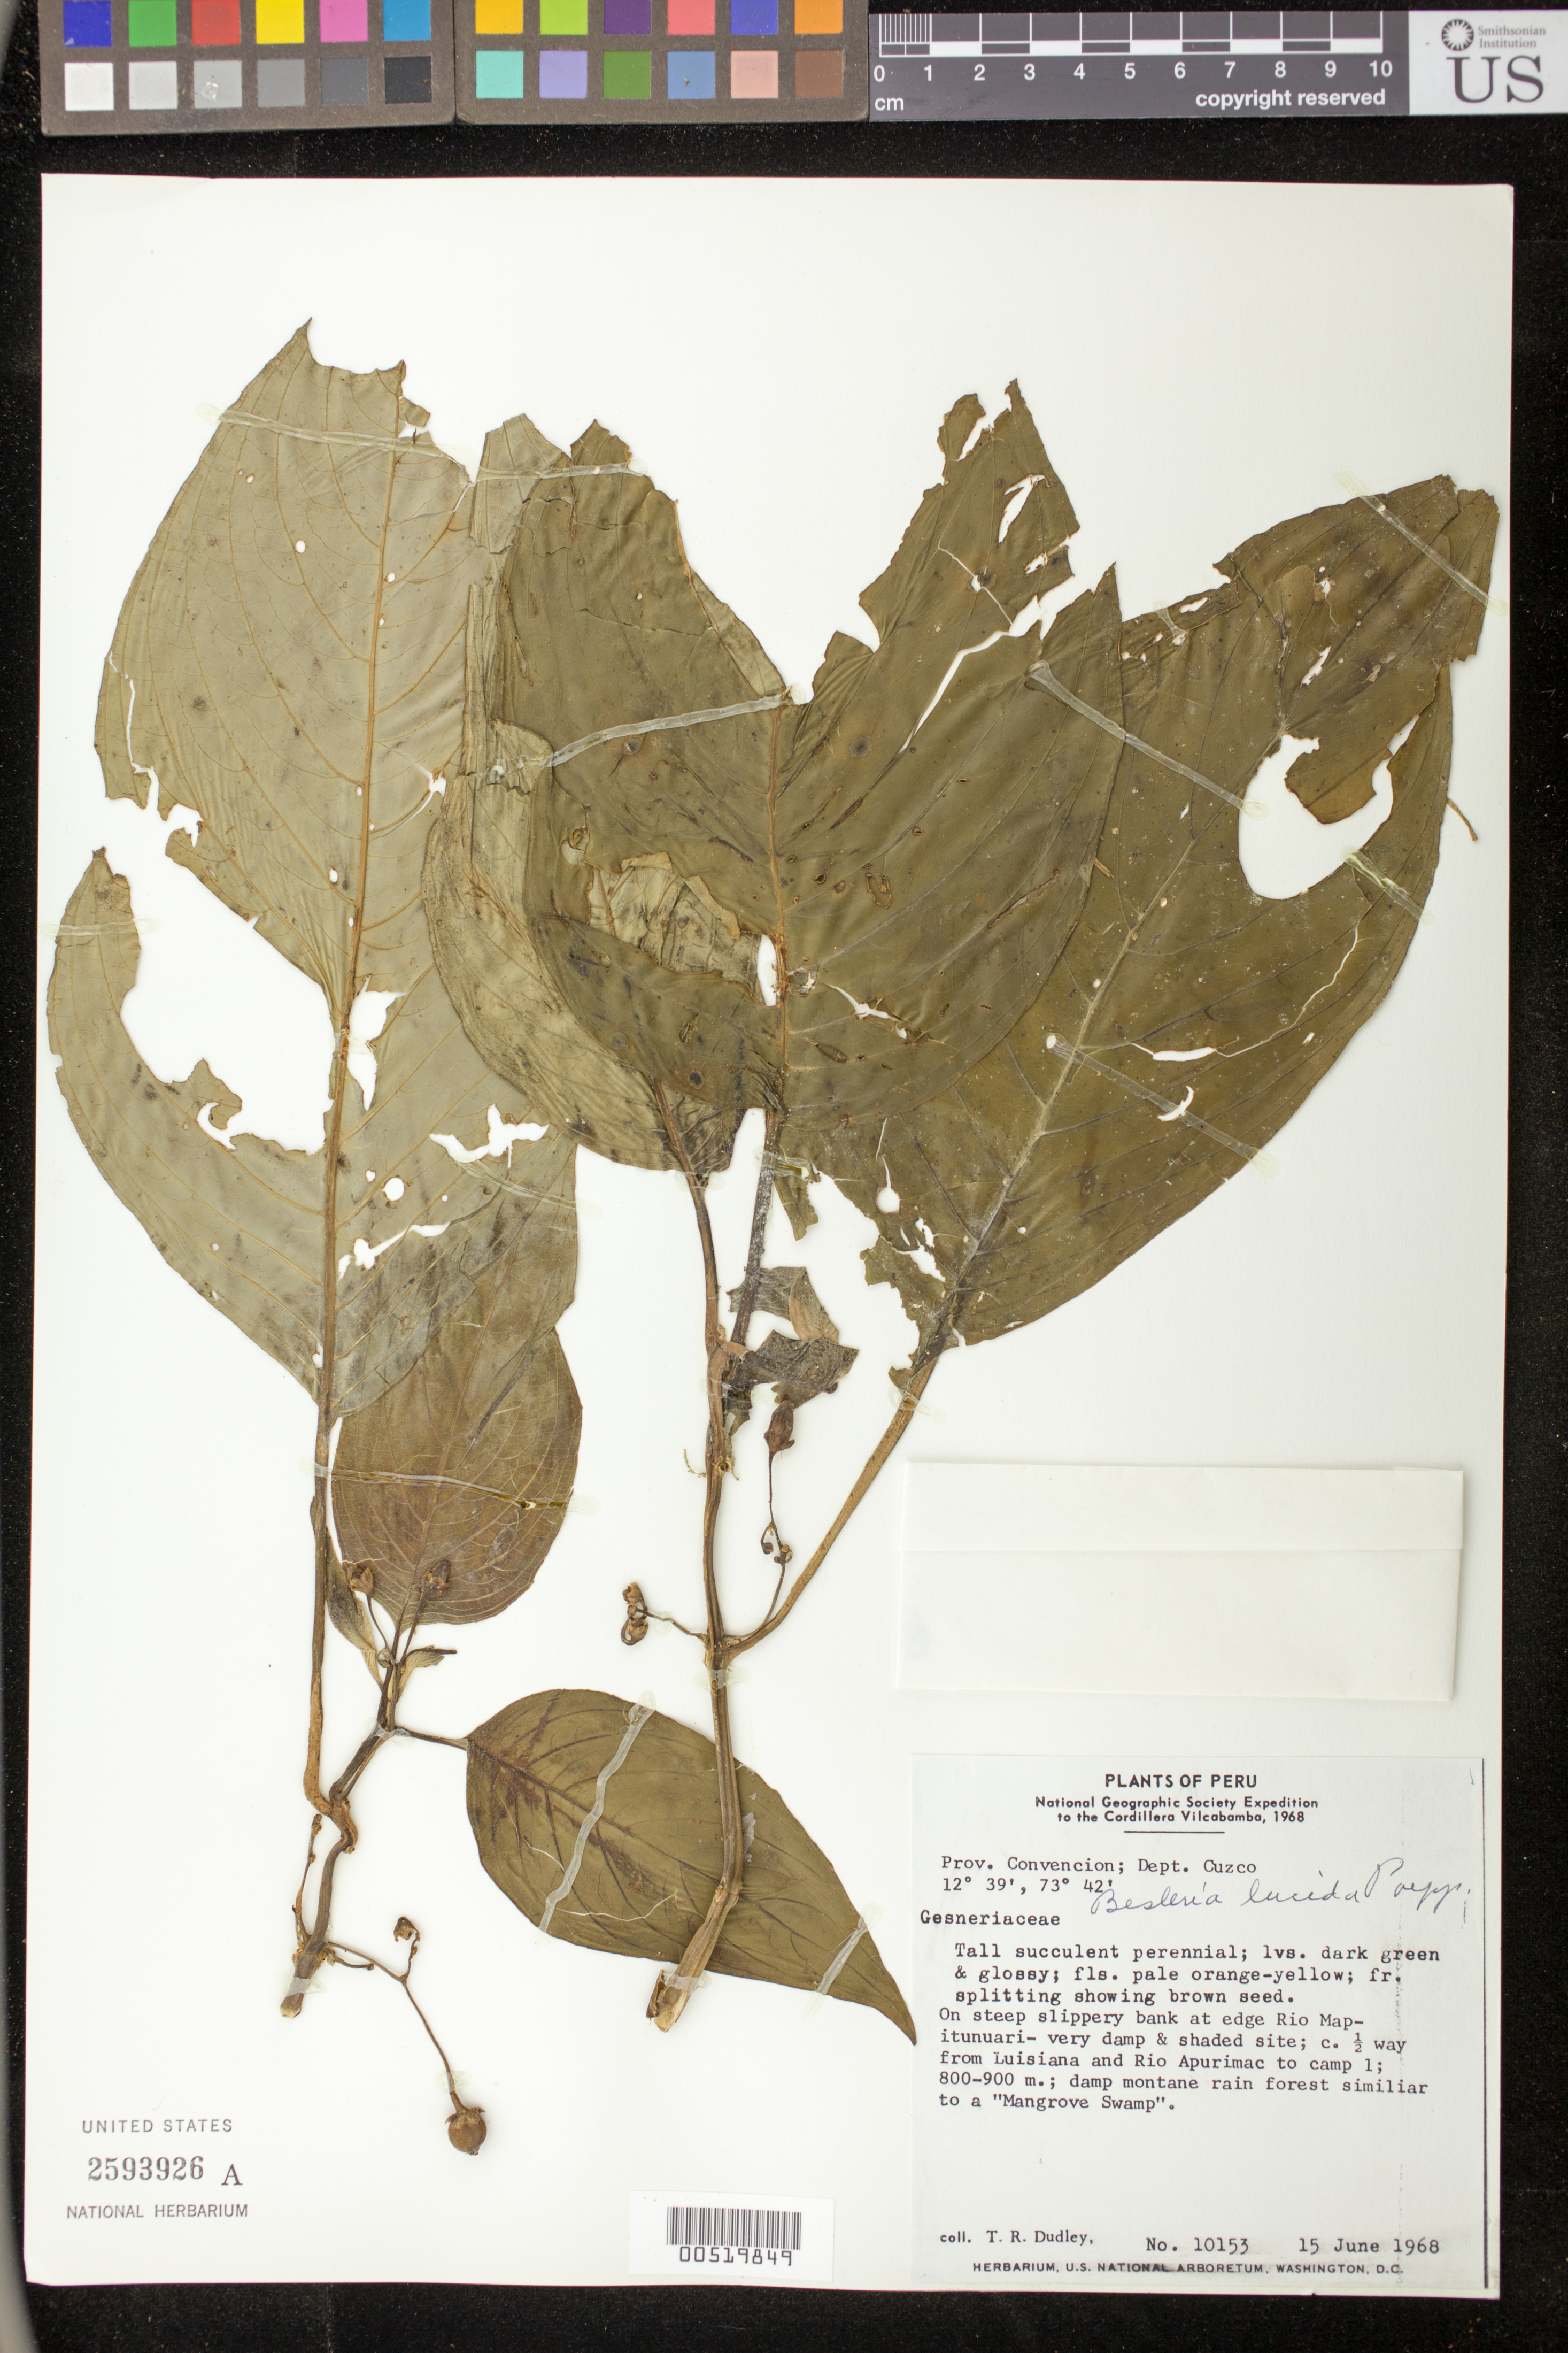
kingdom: Plantae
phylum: Tracheophyta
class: Magnoliopsida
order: Lamiales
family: Gesneriaceae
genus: Besleria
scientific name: Besleria lucida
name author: Poepp.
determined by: Skog, Laurence E.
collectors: T. R. Dudley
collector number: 10153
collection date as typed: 15 Jun 1968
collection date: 1968-06-15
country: Peru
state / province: Cusco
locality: Prov. Convencion; Rio Mapitunuari, c. 1/2 way from Luisiana and Río Apurimac to camp 1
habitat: On steep slippery bank at edge of river; damp montane rain forest similar to a "mangrove swamp"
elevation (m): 800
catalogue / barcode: US 2593926A